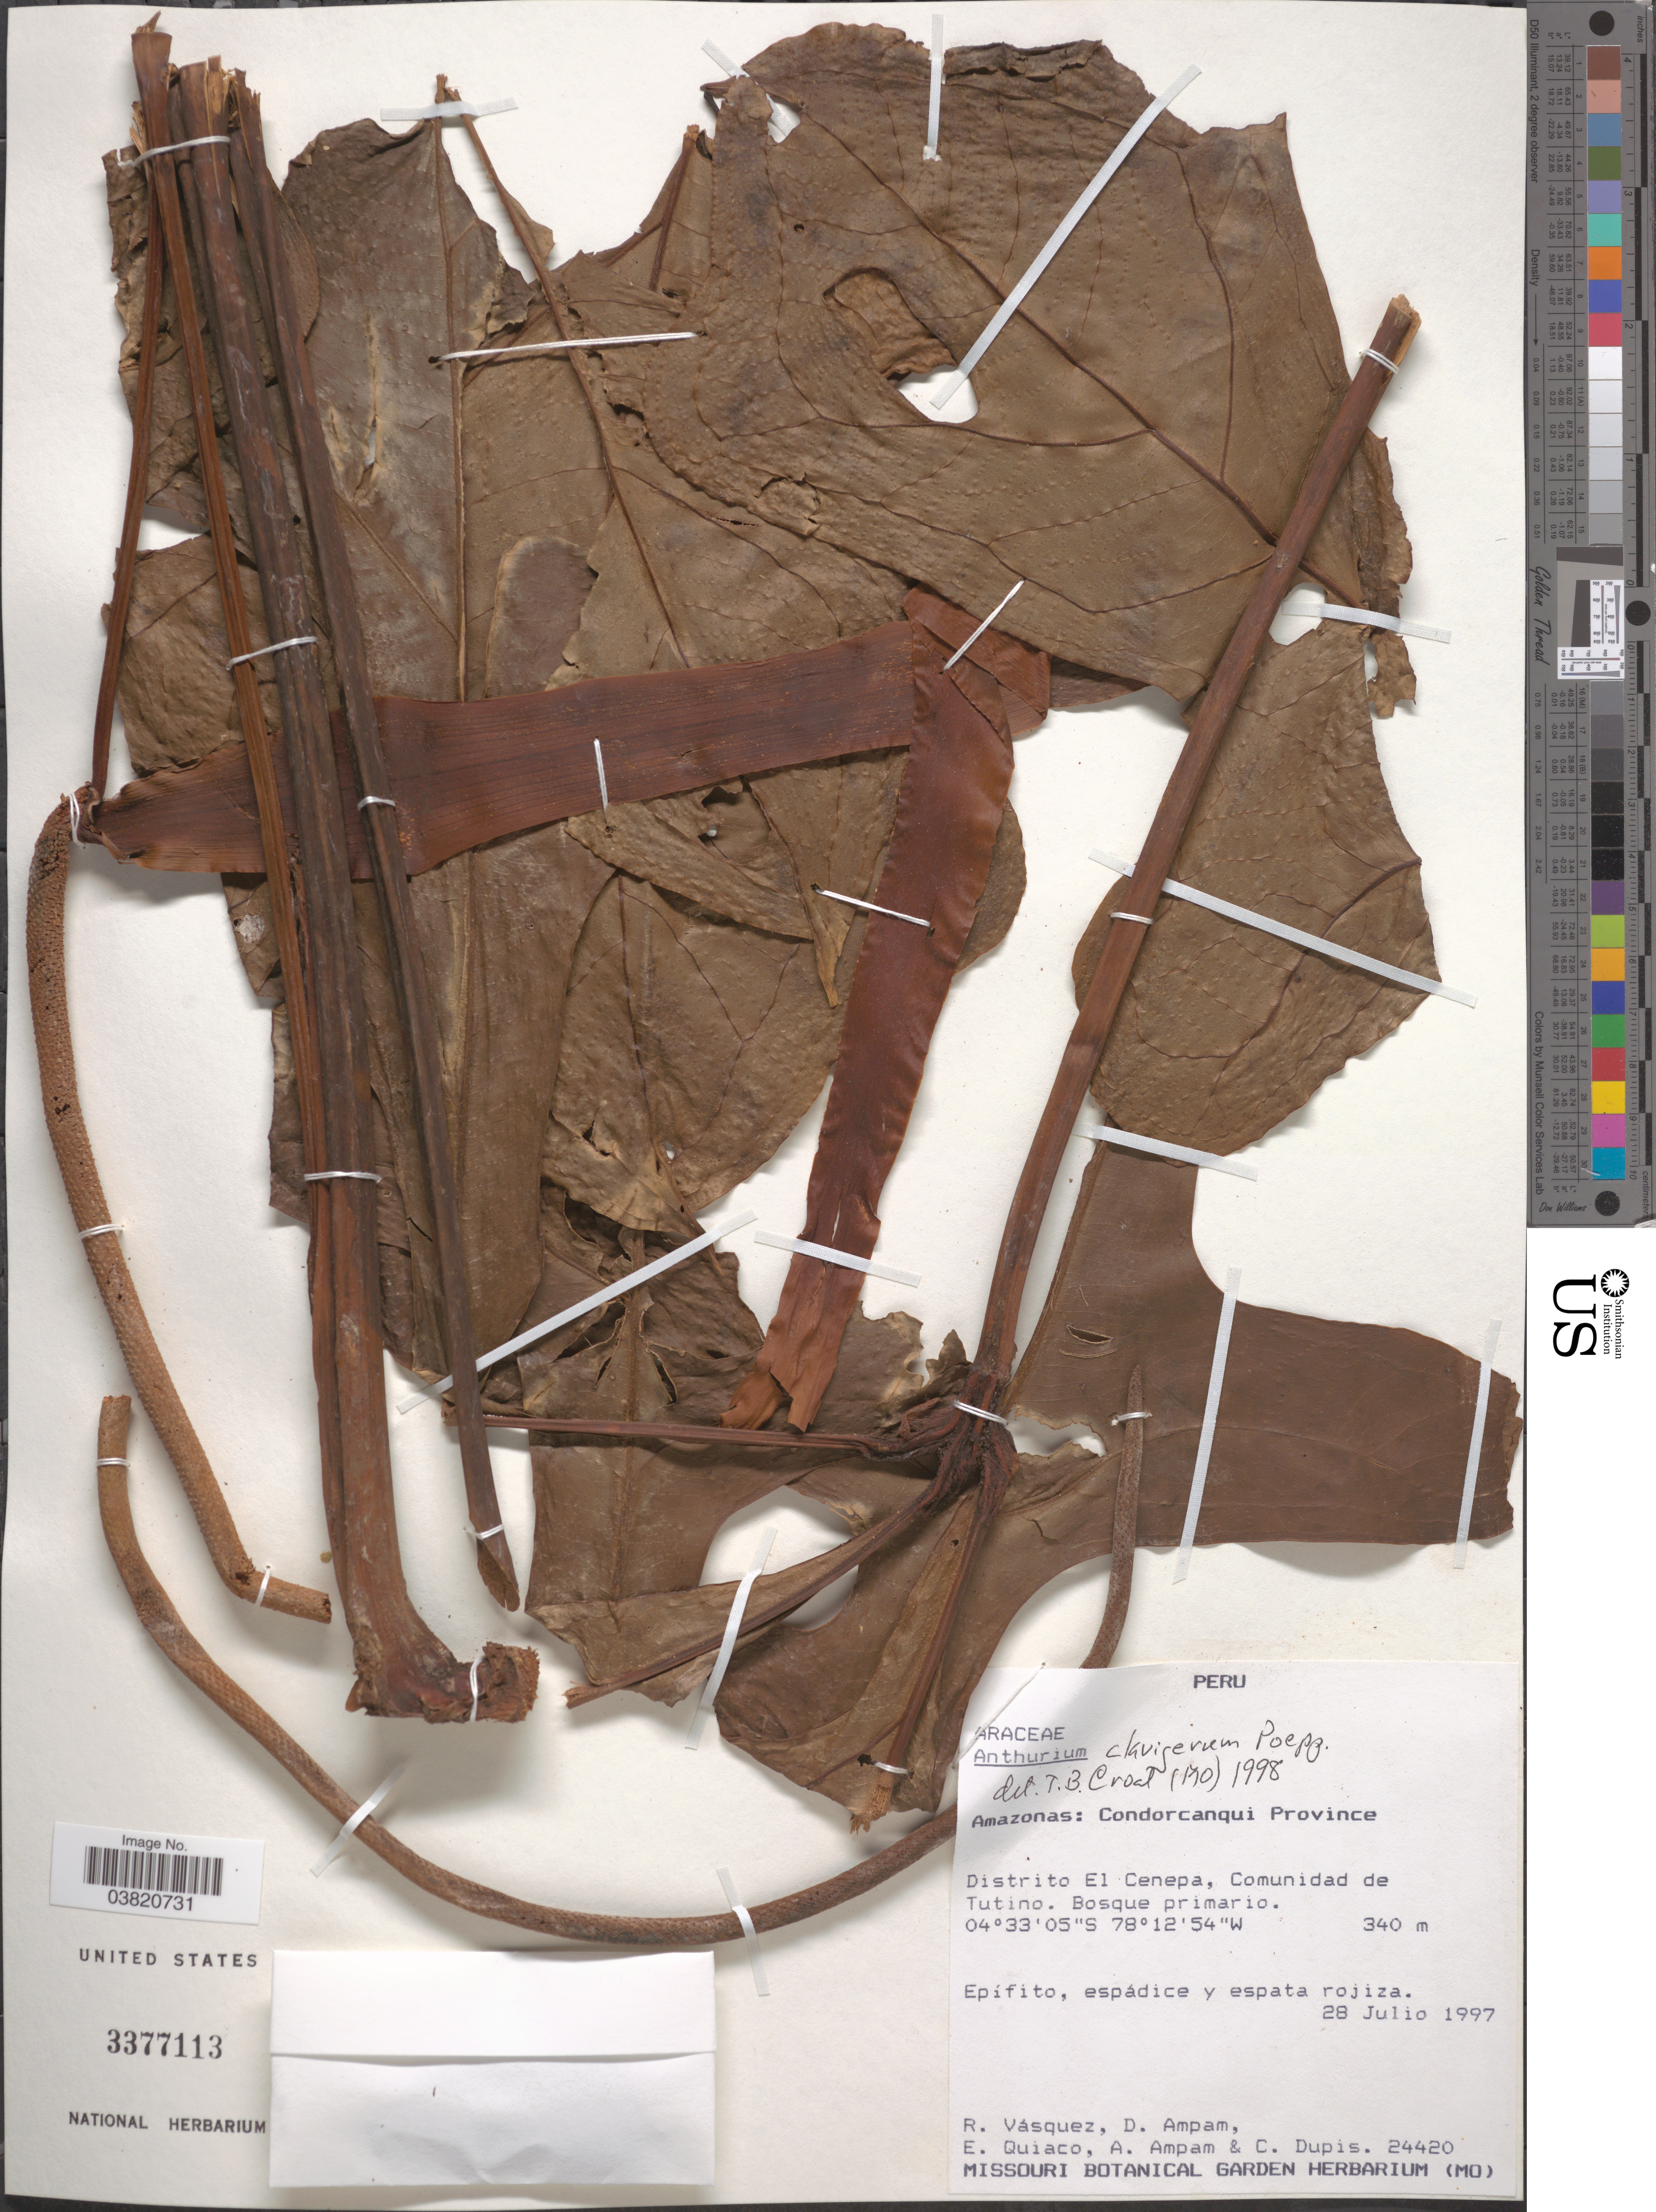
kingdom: Plantae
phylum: Tracheophyta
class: Liliopsida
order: Alismatales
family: Araceae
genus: Anthurium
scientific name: Anthurium clavigerum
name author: Poepp. & Endl.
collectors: R. Vásquez, D. Ampam, E. Quiaco, A. Ampam & C. Dupis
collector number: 24420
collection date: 1997-07-28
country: Peru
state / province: Amazonas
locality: Condorcanqui Province. Distrito El Cenepa, Comunidad de Tutino.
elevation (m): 340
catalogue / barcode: US 3377113